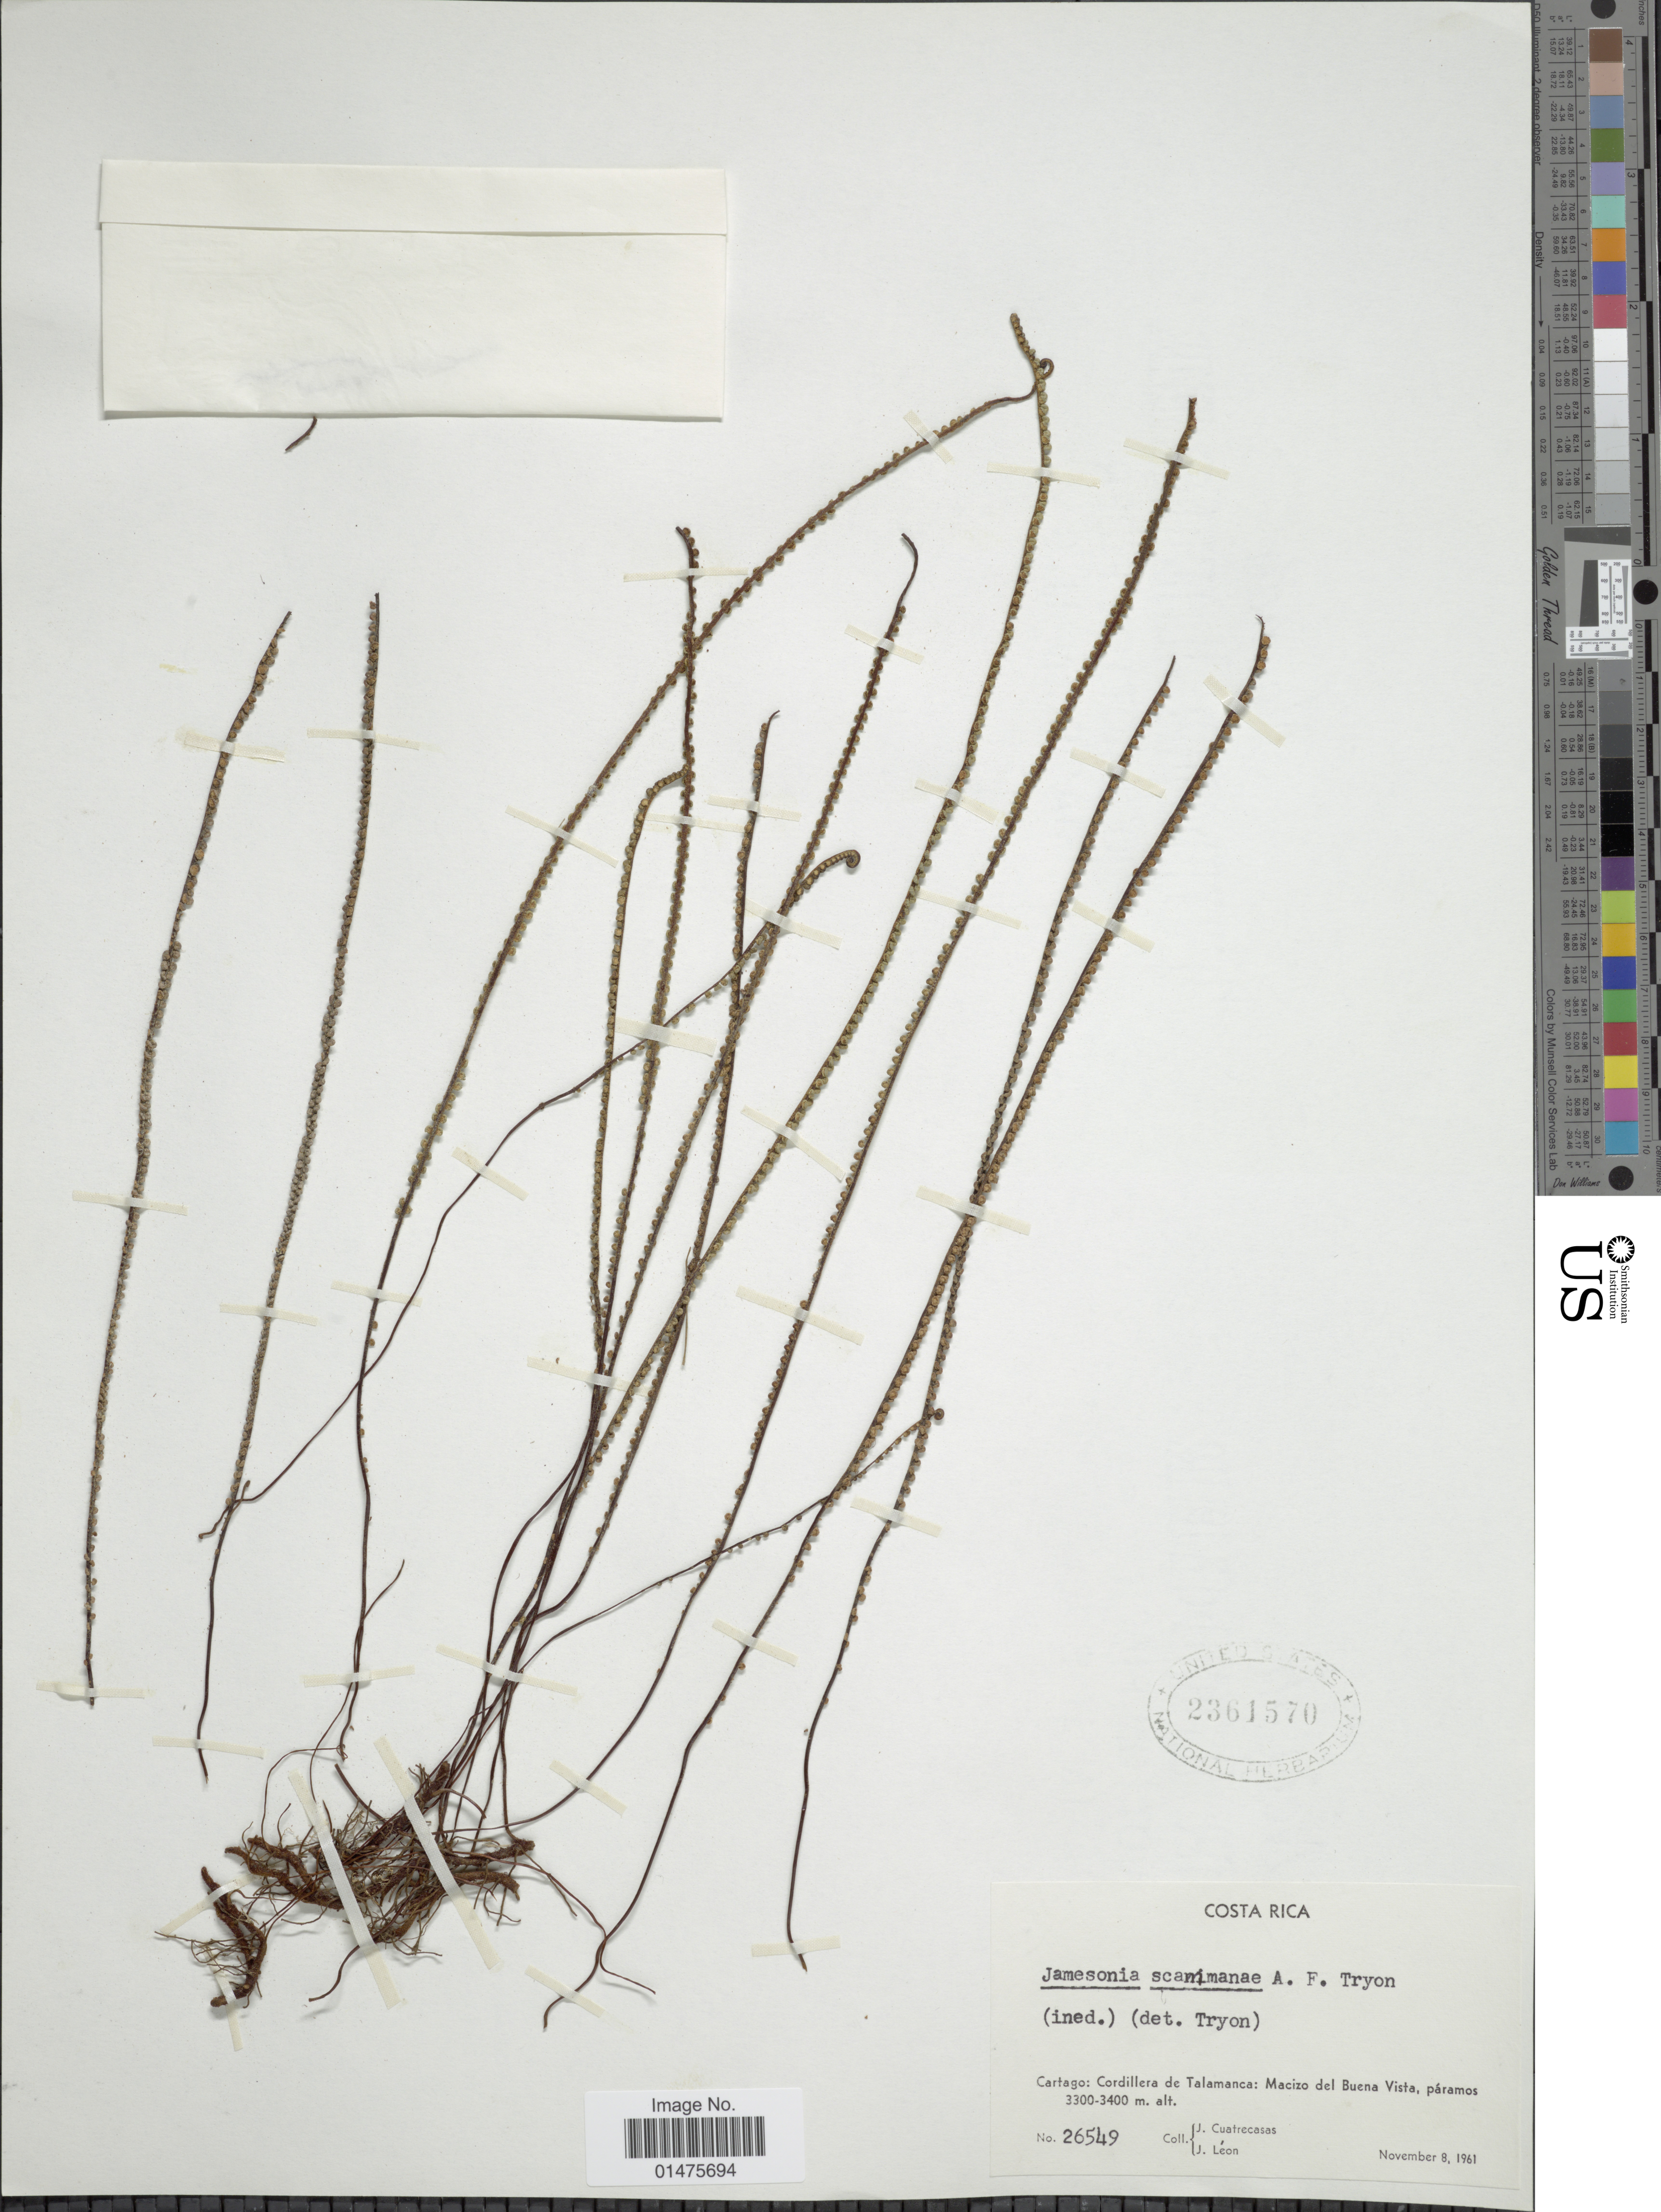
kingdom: Plantae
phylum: Tracheophyta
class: Polypodiopsida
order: Polypodiales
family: Pteridaceae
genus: Jamesonia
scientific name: Jamesonia scammanae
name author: A.F. Tryon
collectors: J. Cuatrecasas & J. León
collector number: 26549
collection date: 1961-11-08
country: Costa Rica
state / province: Cartago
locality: Cordillera de Talamanca: Macizo del Buena Vista, páramos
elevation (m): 3300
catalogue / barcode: US 2361570